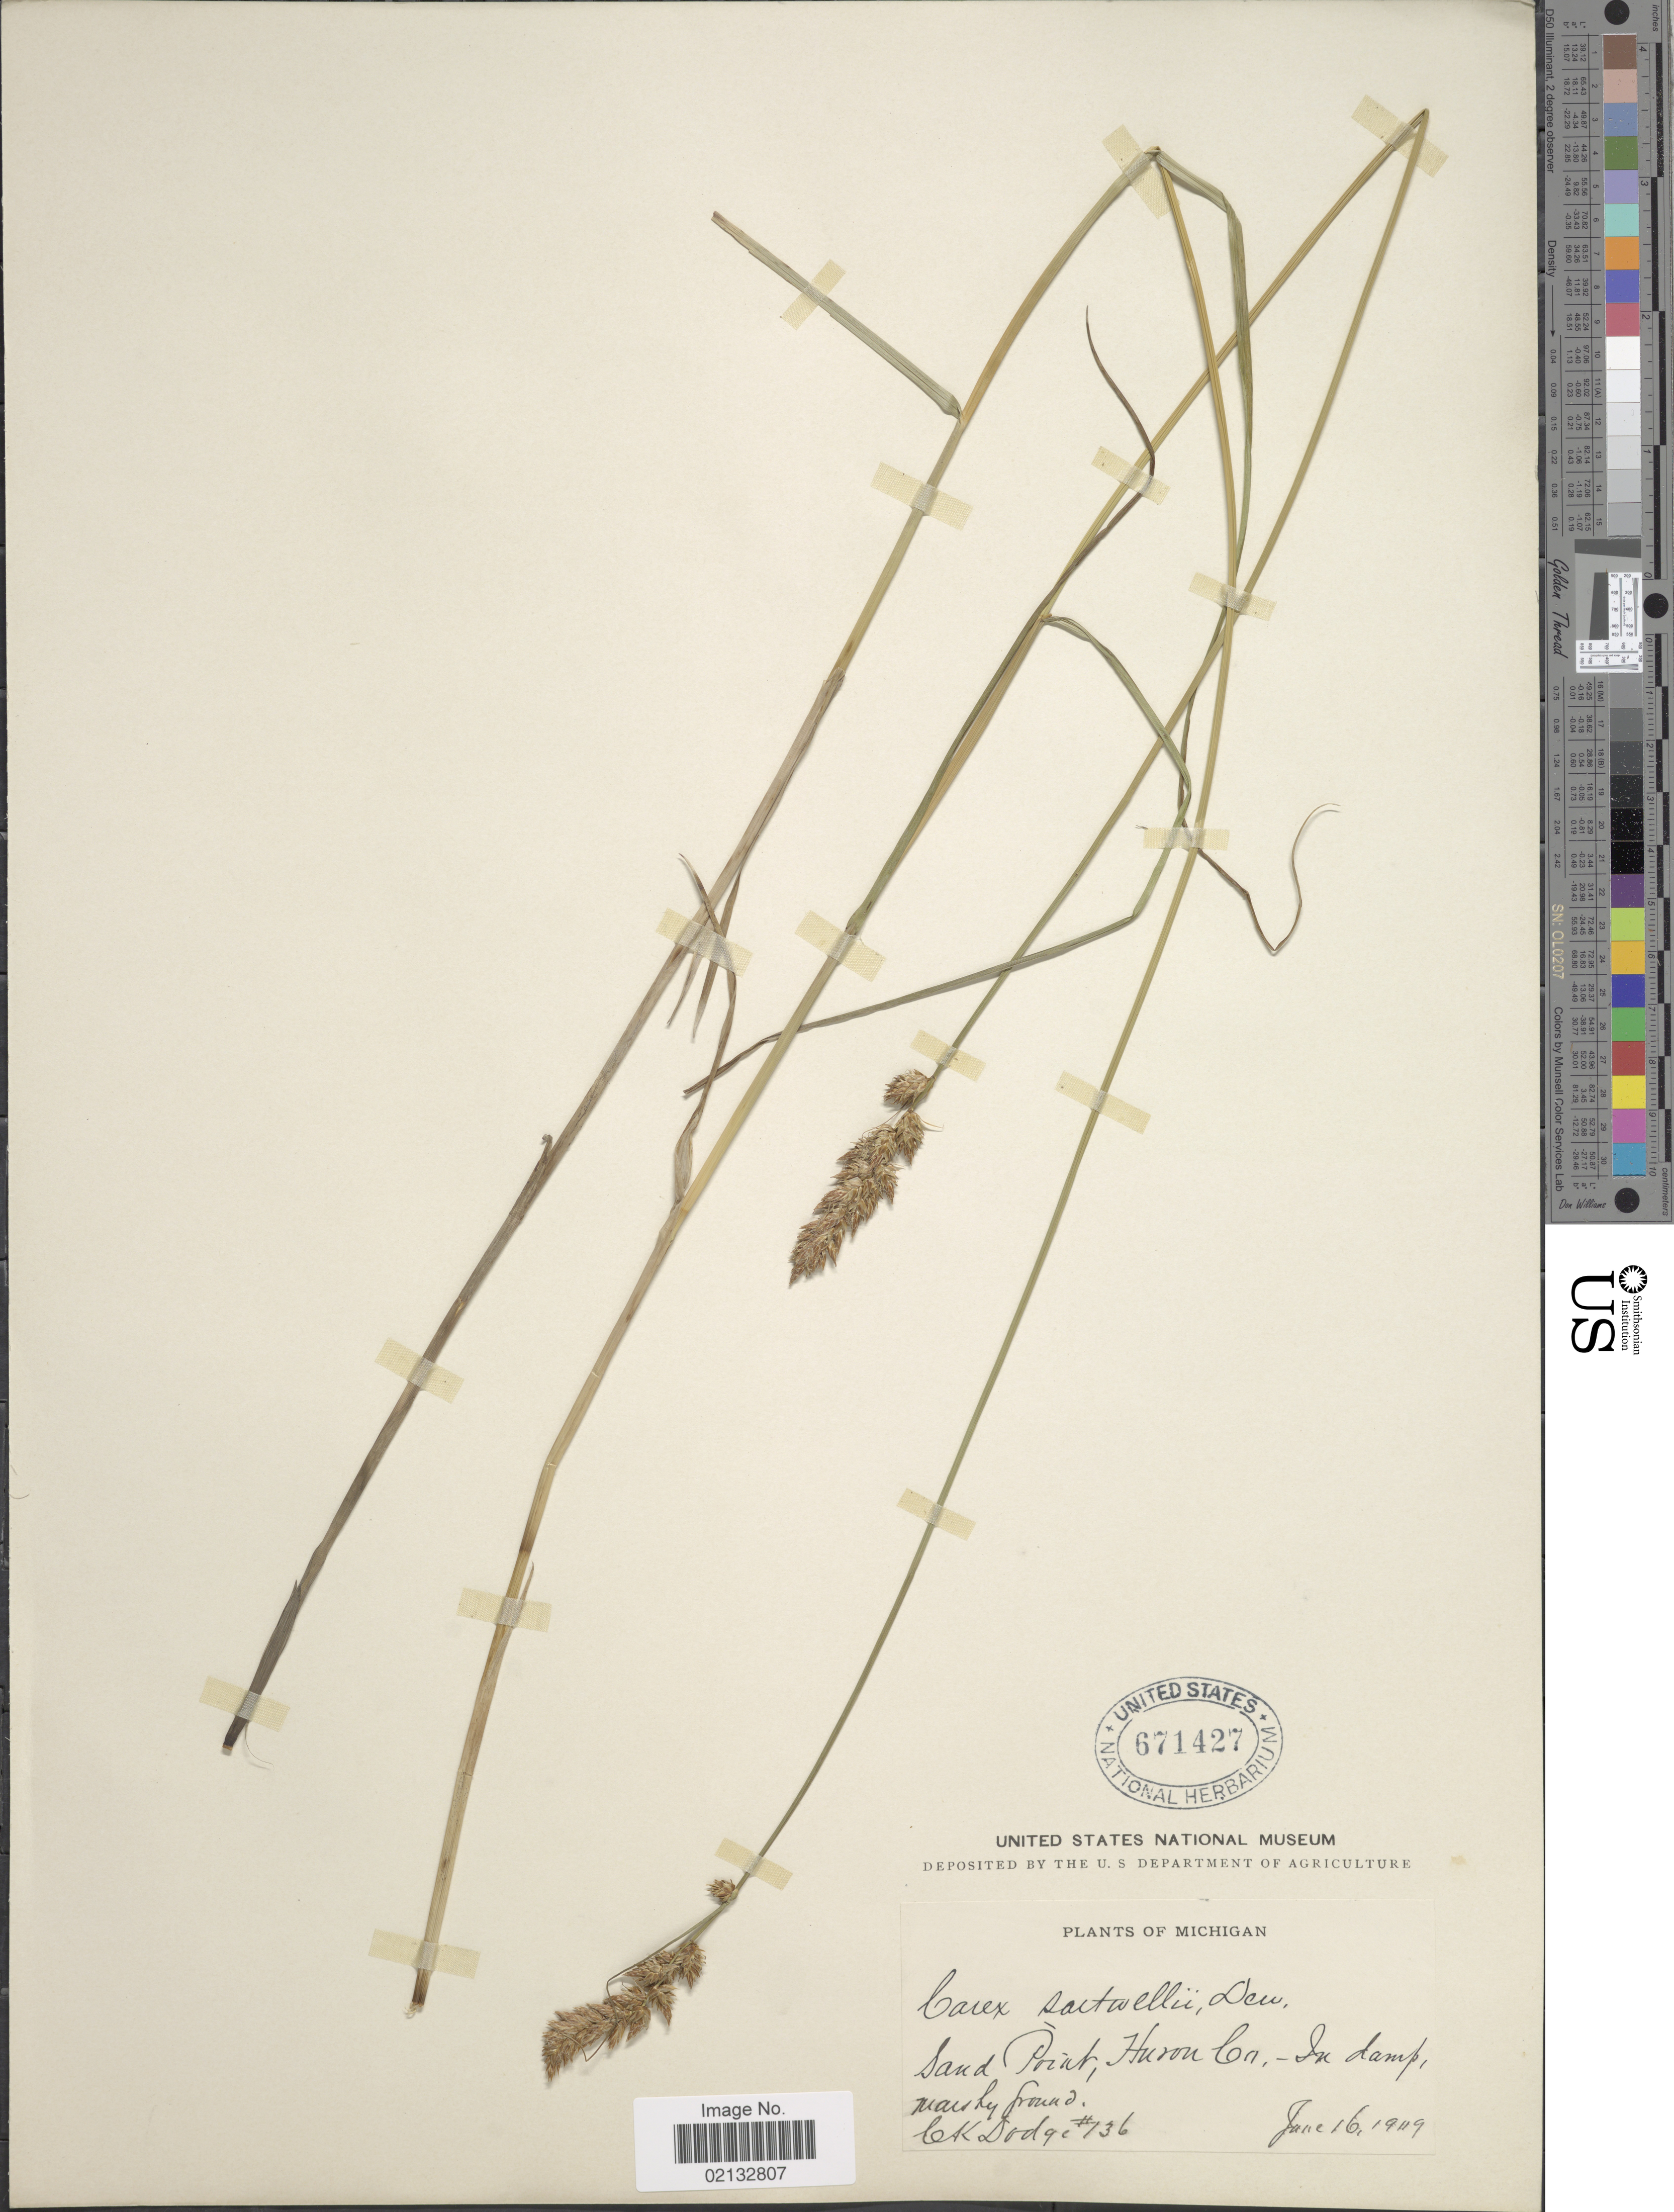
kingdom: Plantae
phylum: Tracheophyta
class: Liliopsida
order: Poales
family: Cyperaceae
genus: Carex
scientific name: Carex sartwellii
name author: Dewey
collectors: C. Dodge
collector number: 136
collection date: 1909-06-16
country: United States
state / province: Michigan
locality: Sand Point, Huron Co.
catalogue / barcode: US 671427